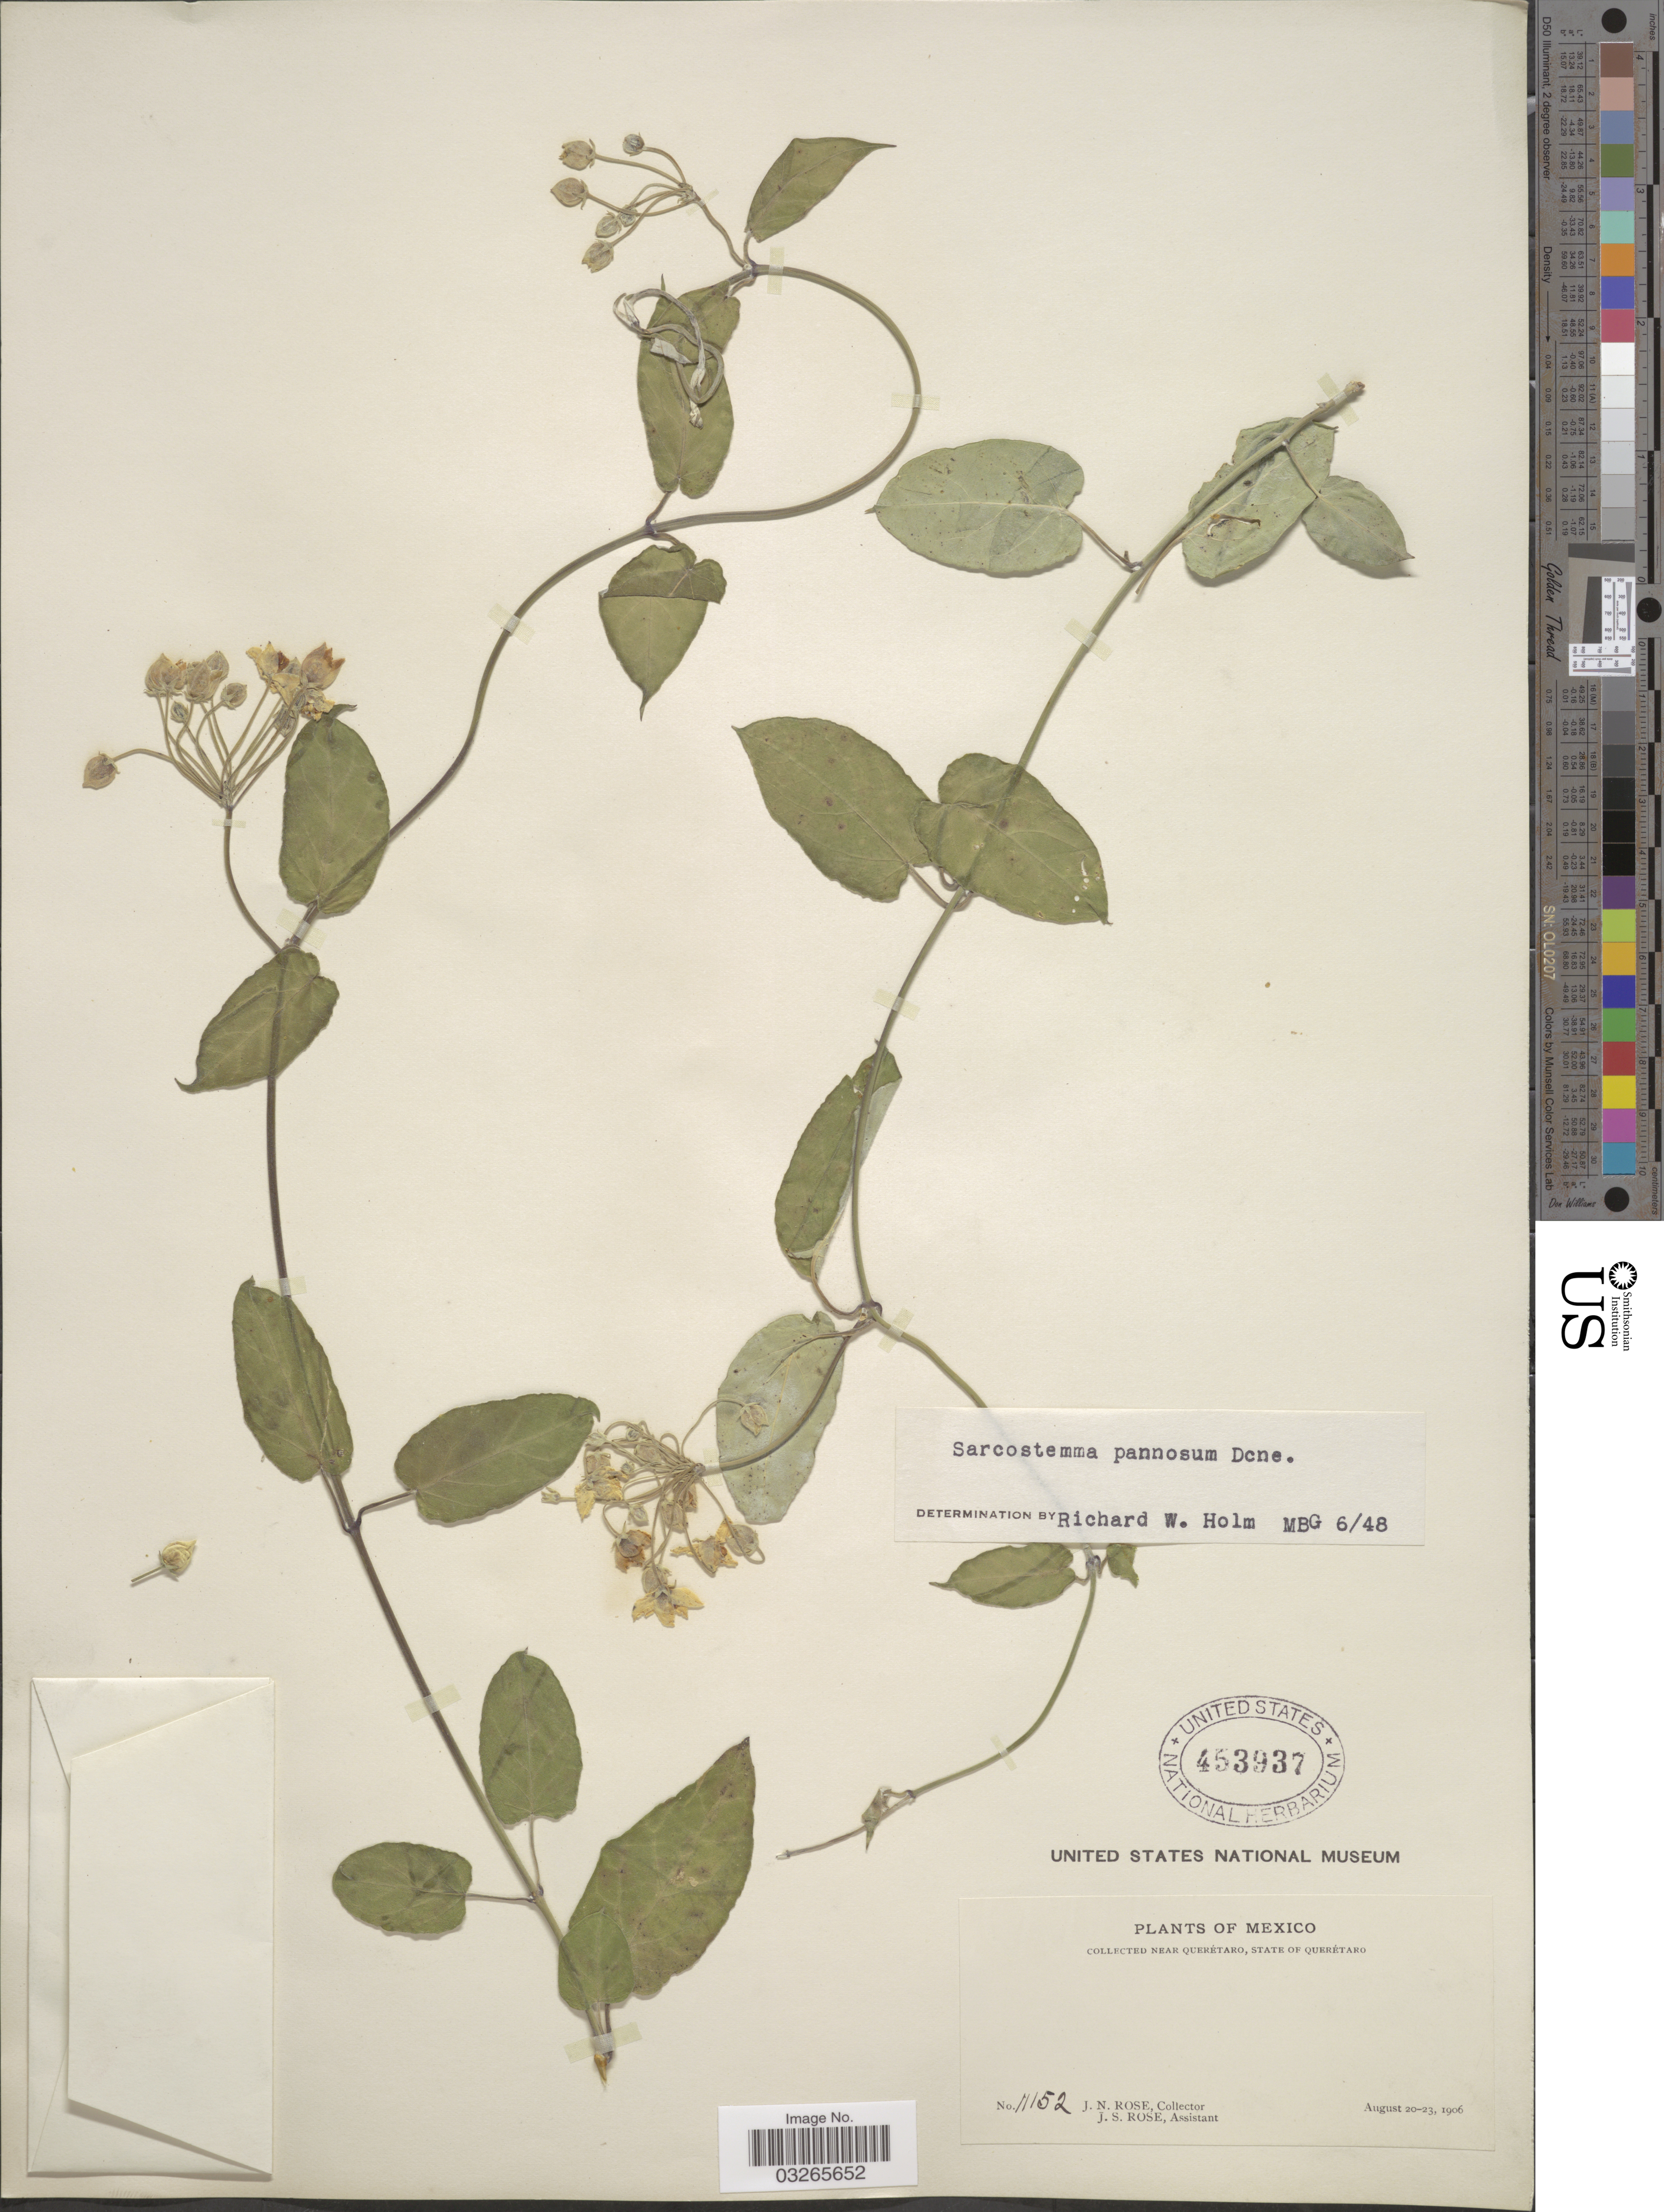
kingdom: Plantae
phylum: Tracheophyta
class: Magnoliopsida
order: Gentianales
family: Apocynaceae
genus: Sarcostemma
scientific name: Sarcostemma pannosum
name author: Decne.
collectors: J. N. Rose & J. S. Rose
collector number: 11152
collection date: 1906-08-20/1906-08-23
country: Mexico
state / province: Querétaro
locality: Near Querétaro, State of Querétaro.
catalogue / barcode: US 453937